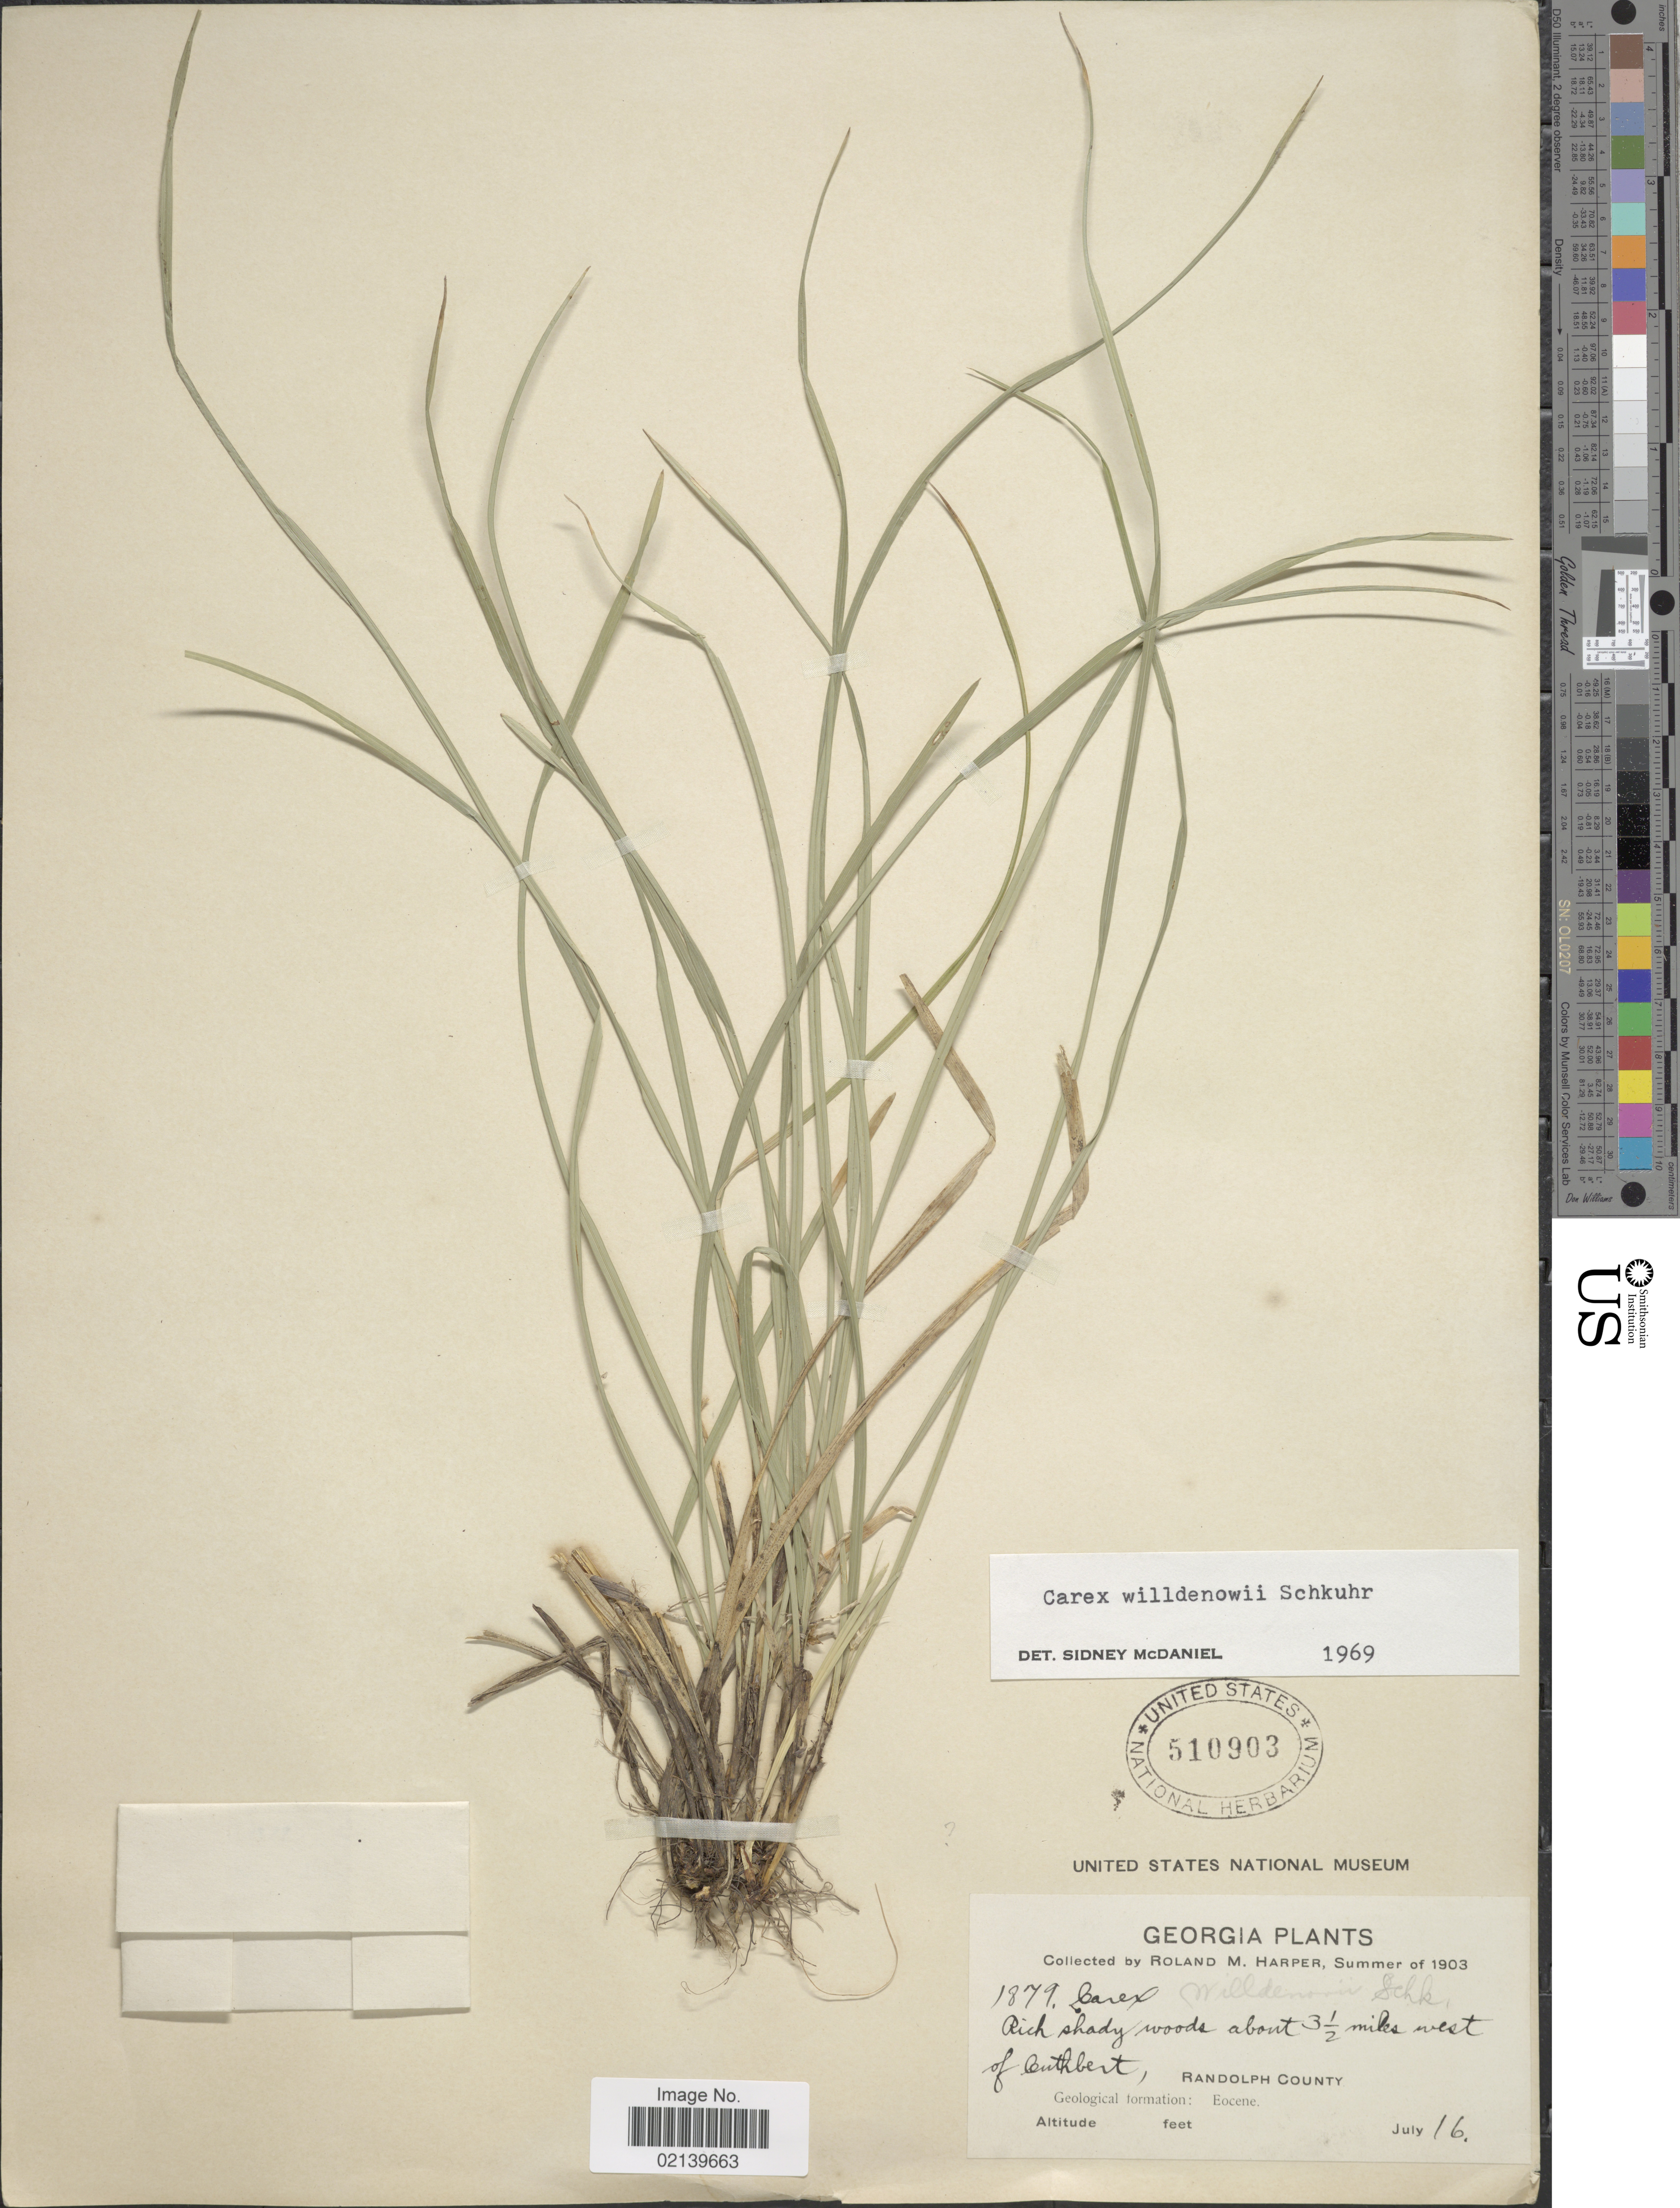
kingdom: Plantae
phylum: Tracheophyta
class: Liliopsida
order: Poales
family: Cyperaceae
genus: Carex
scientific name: Carex willdenowii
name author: Willd.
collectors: R. M. Harper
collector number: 1879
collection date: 1903-07-16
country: United States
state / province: Georgia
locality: Rich shady woods about 3½ miles west of Cuthbert, Randolph County.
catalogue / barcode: US 510903